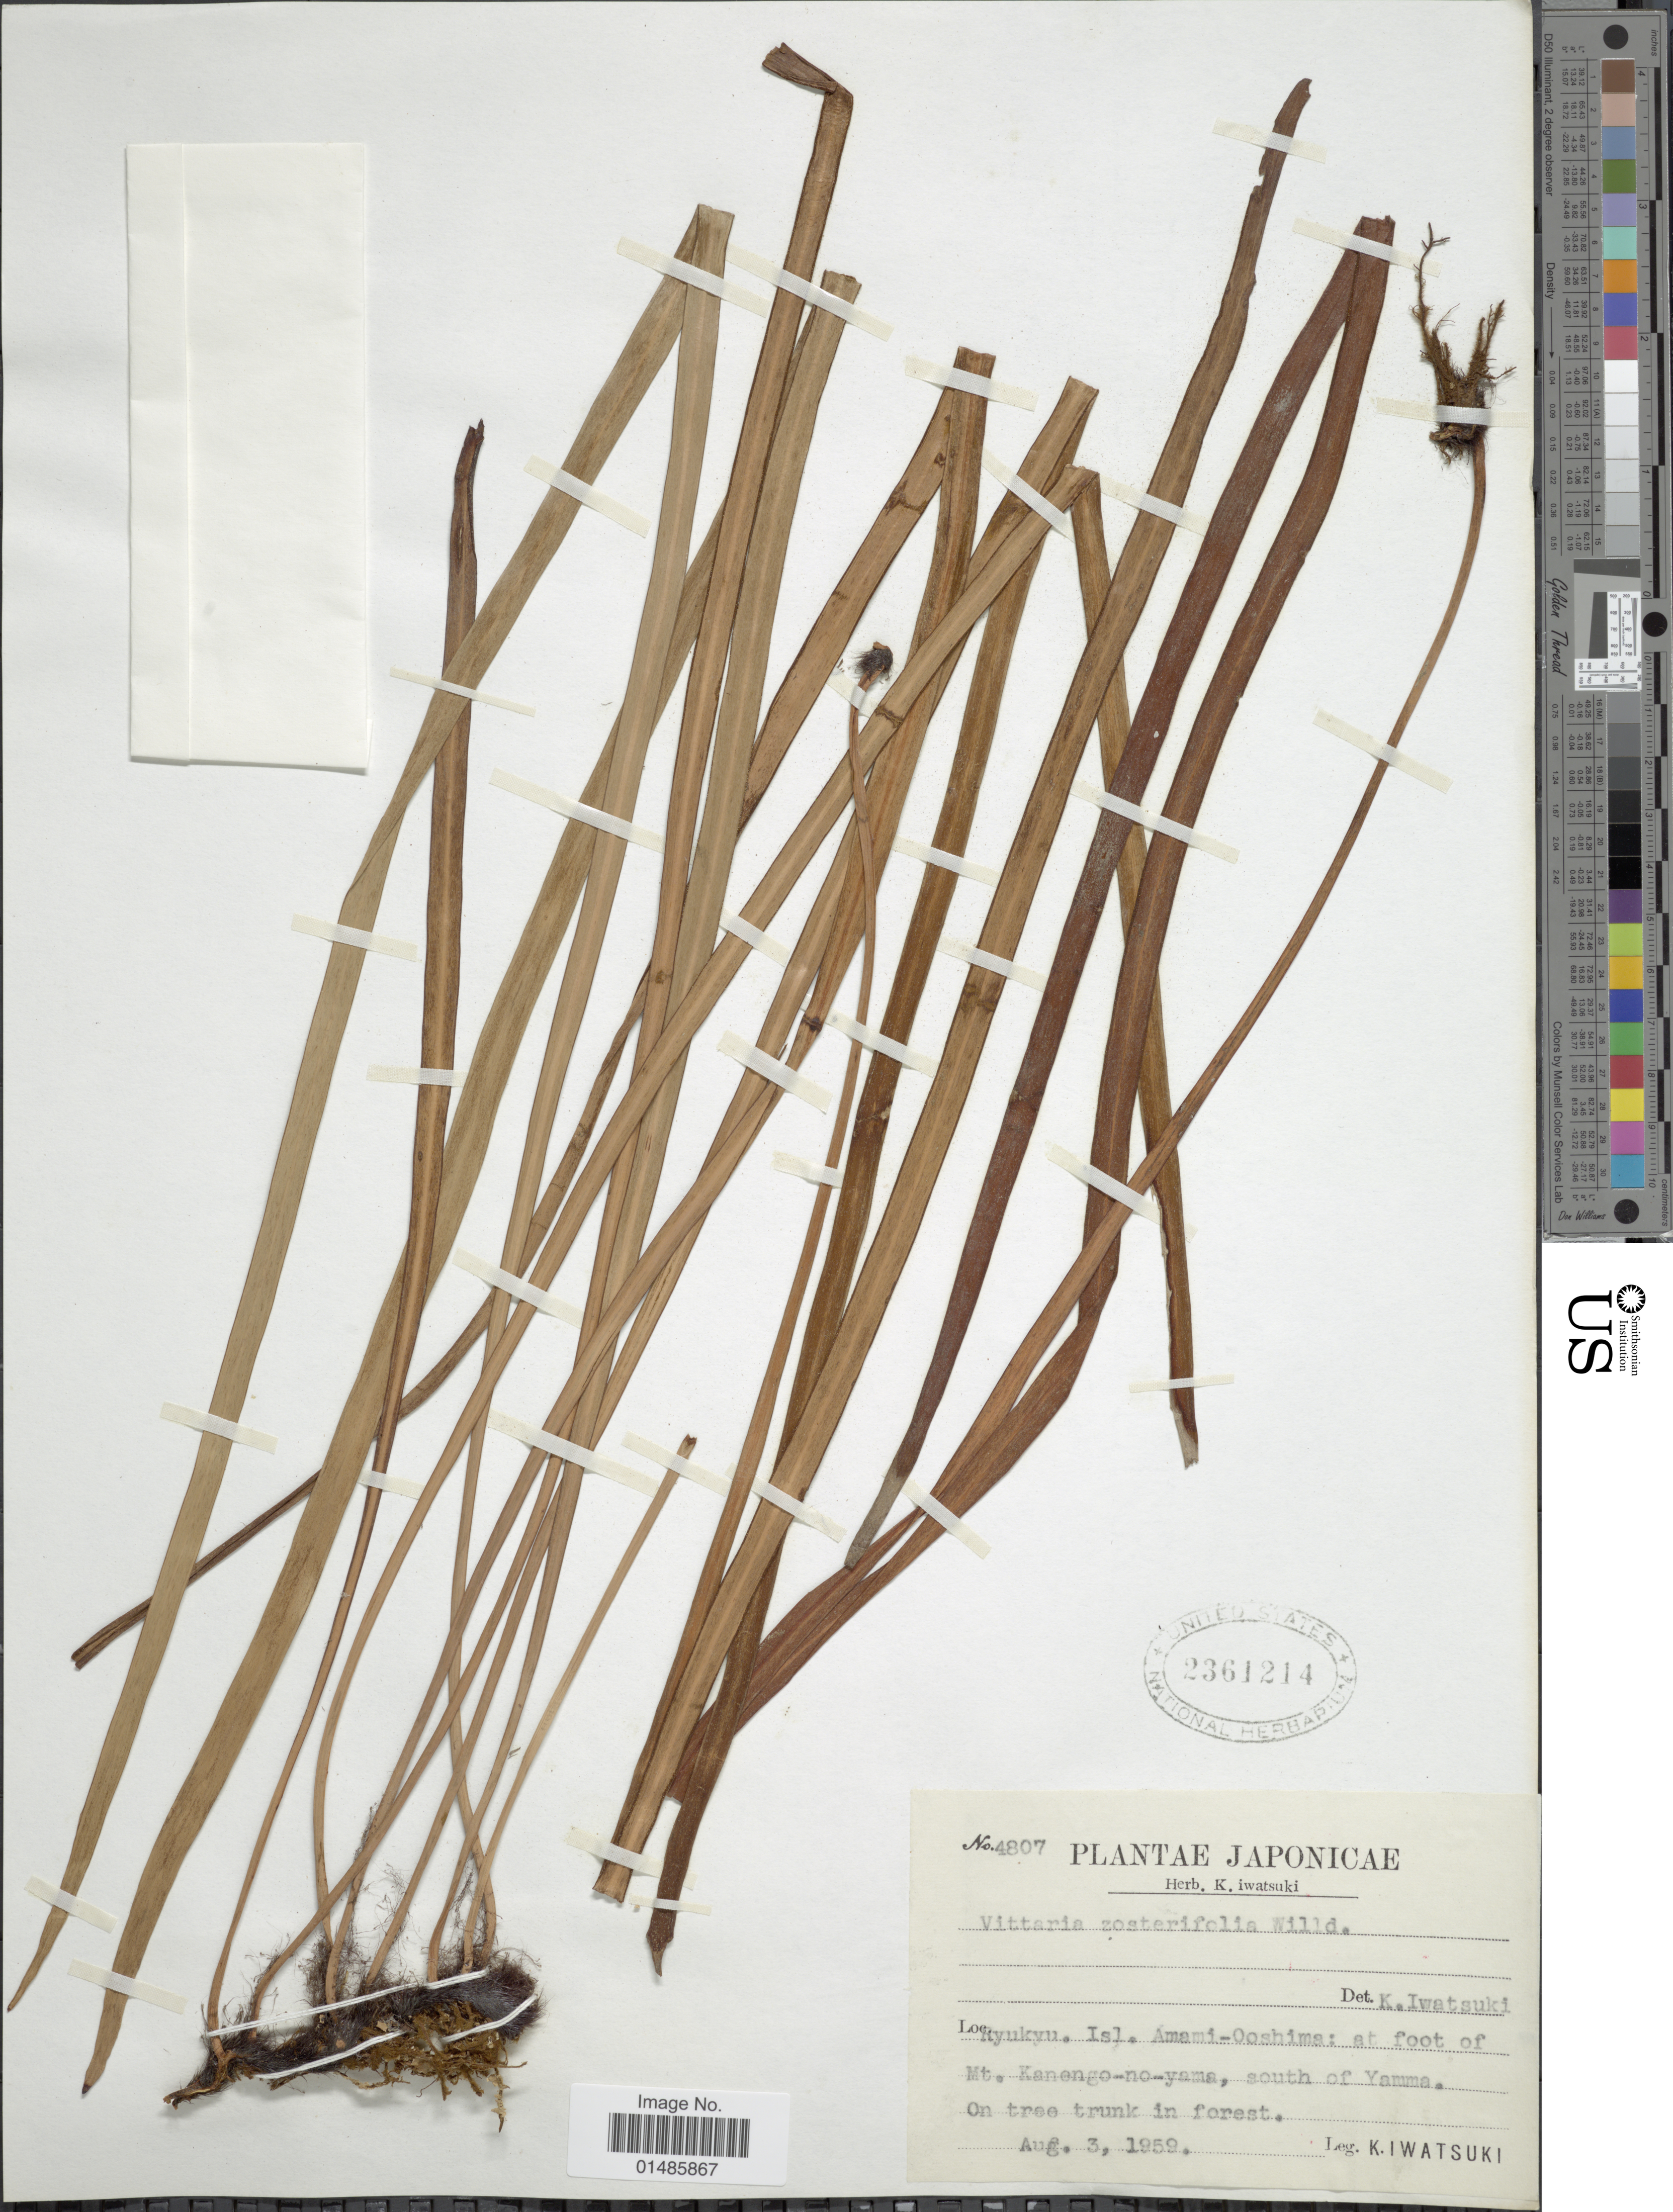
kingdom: Plantae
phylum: Tracheophyta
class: Polypodiopsida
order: Polypodiales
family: Pteridaceae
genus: Haplopteris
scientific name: Haplopteris zosterifolia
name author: (Willd.) E.H. Crane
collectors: K. Iwatsuki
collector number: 4807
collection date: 1959-08-03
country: Japan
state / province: Okinawa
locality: Ryukyu. Isl. Amami-Ooshima: at foot of Mt. Kanengo-no-yama, south of Yamma.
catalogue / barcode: US 2361214